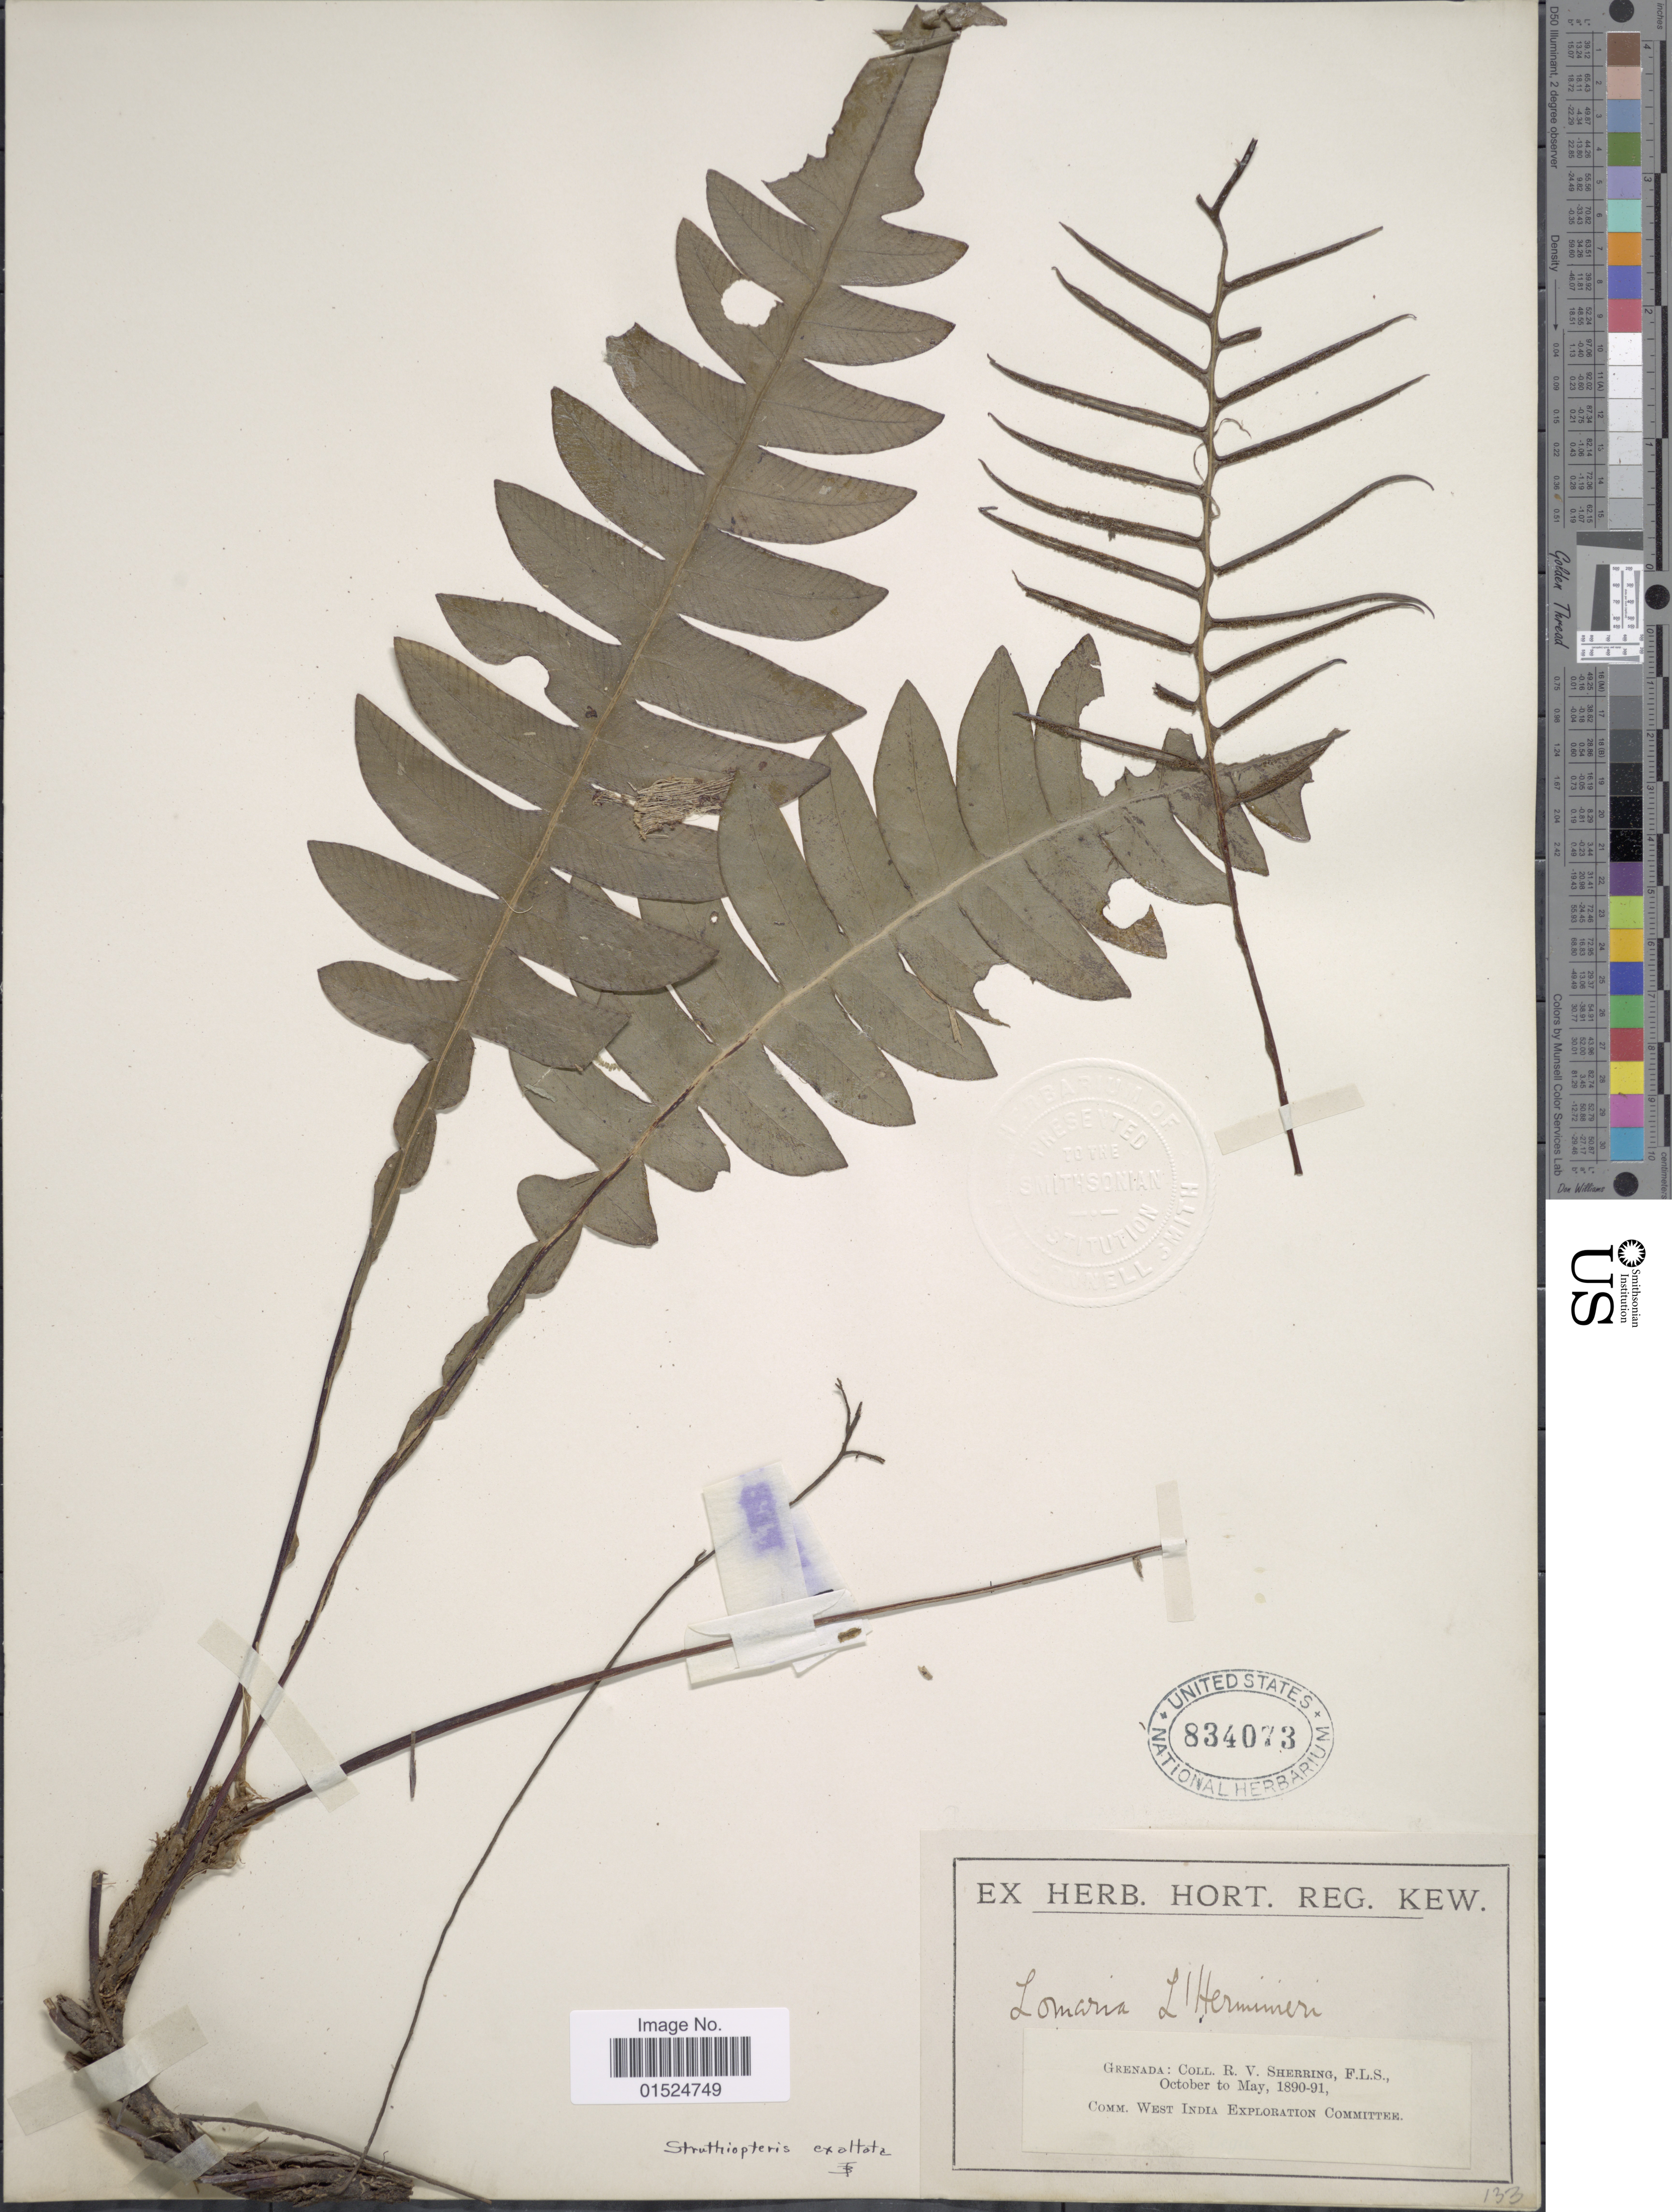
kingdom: Plantae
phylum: Tracheophyta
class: Polypodiopsida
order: Polypodiales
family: Blechnaceae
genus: Blechnum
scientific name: Blechnum exaltatum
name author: (Fée) Duek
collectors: R. Sherring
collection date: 1890-10/1891-05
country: Grenada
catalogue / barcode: US 834073